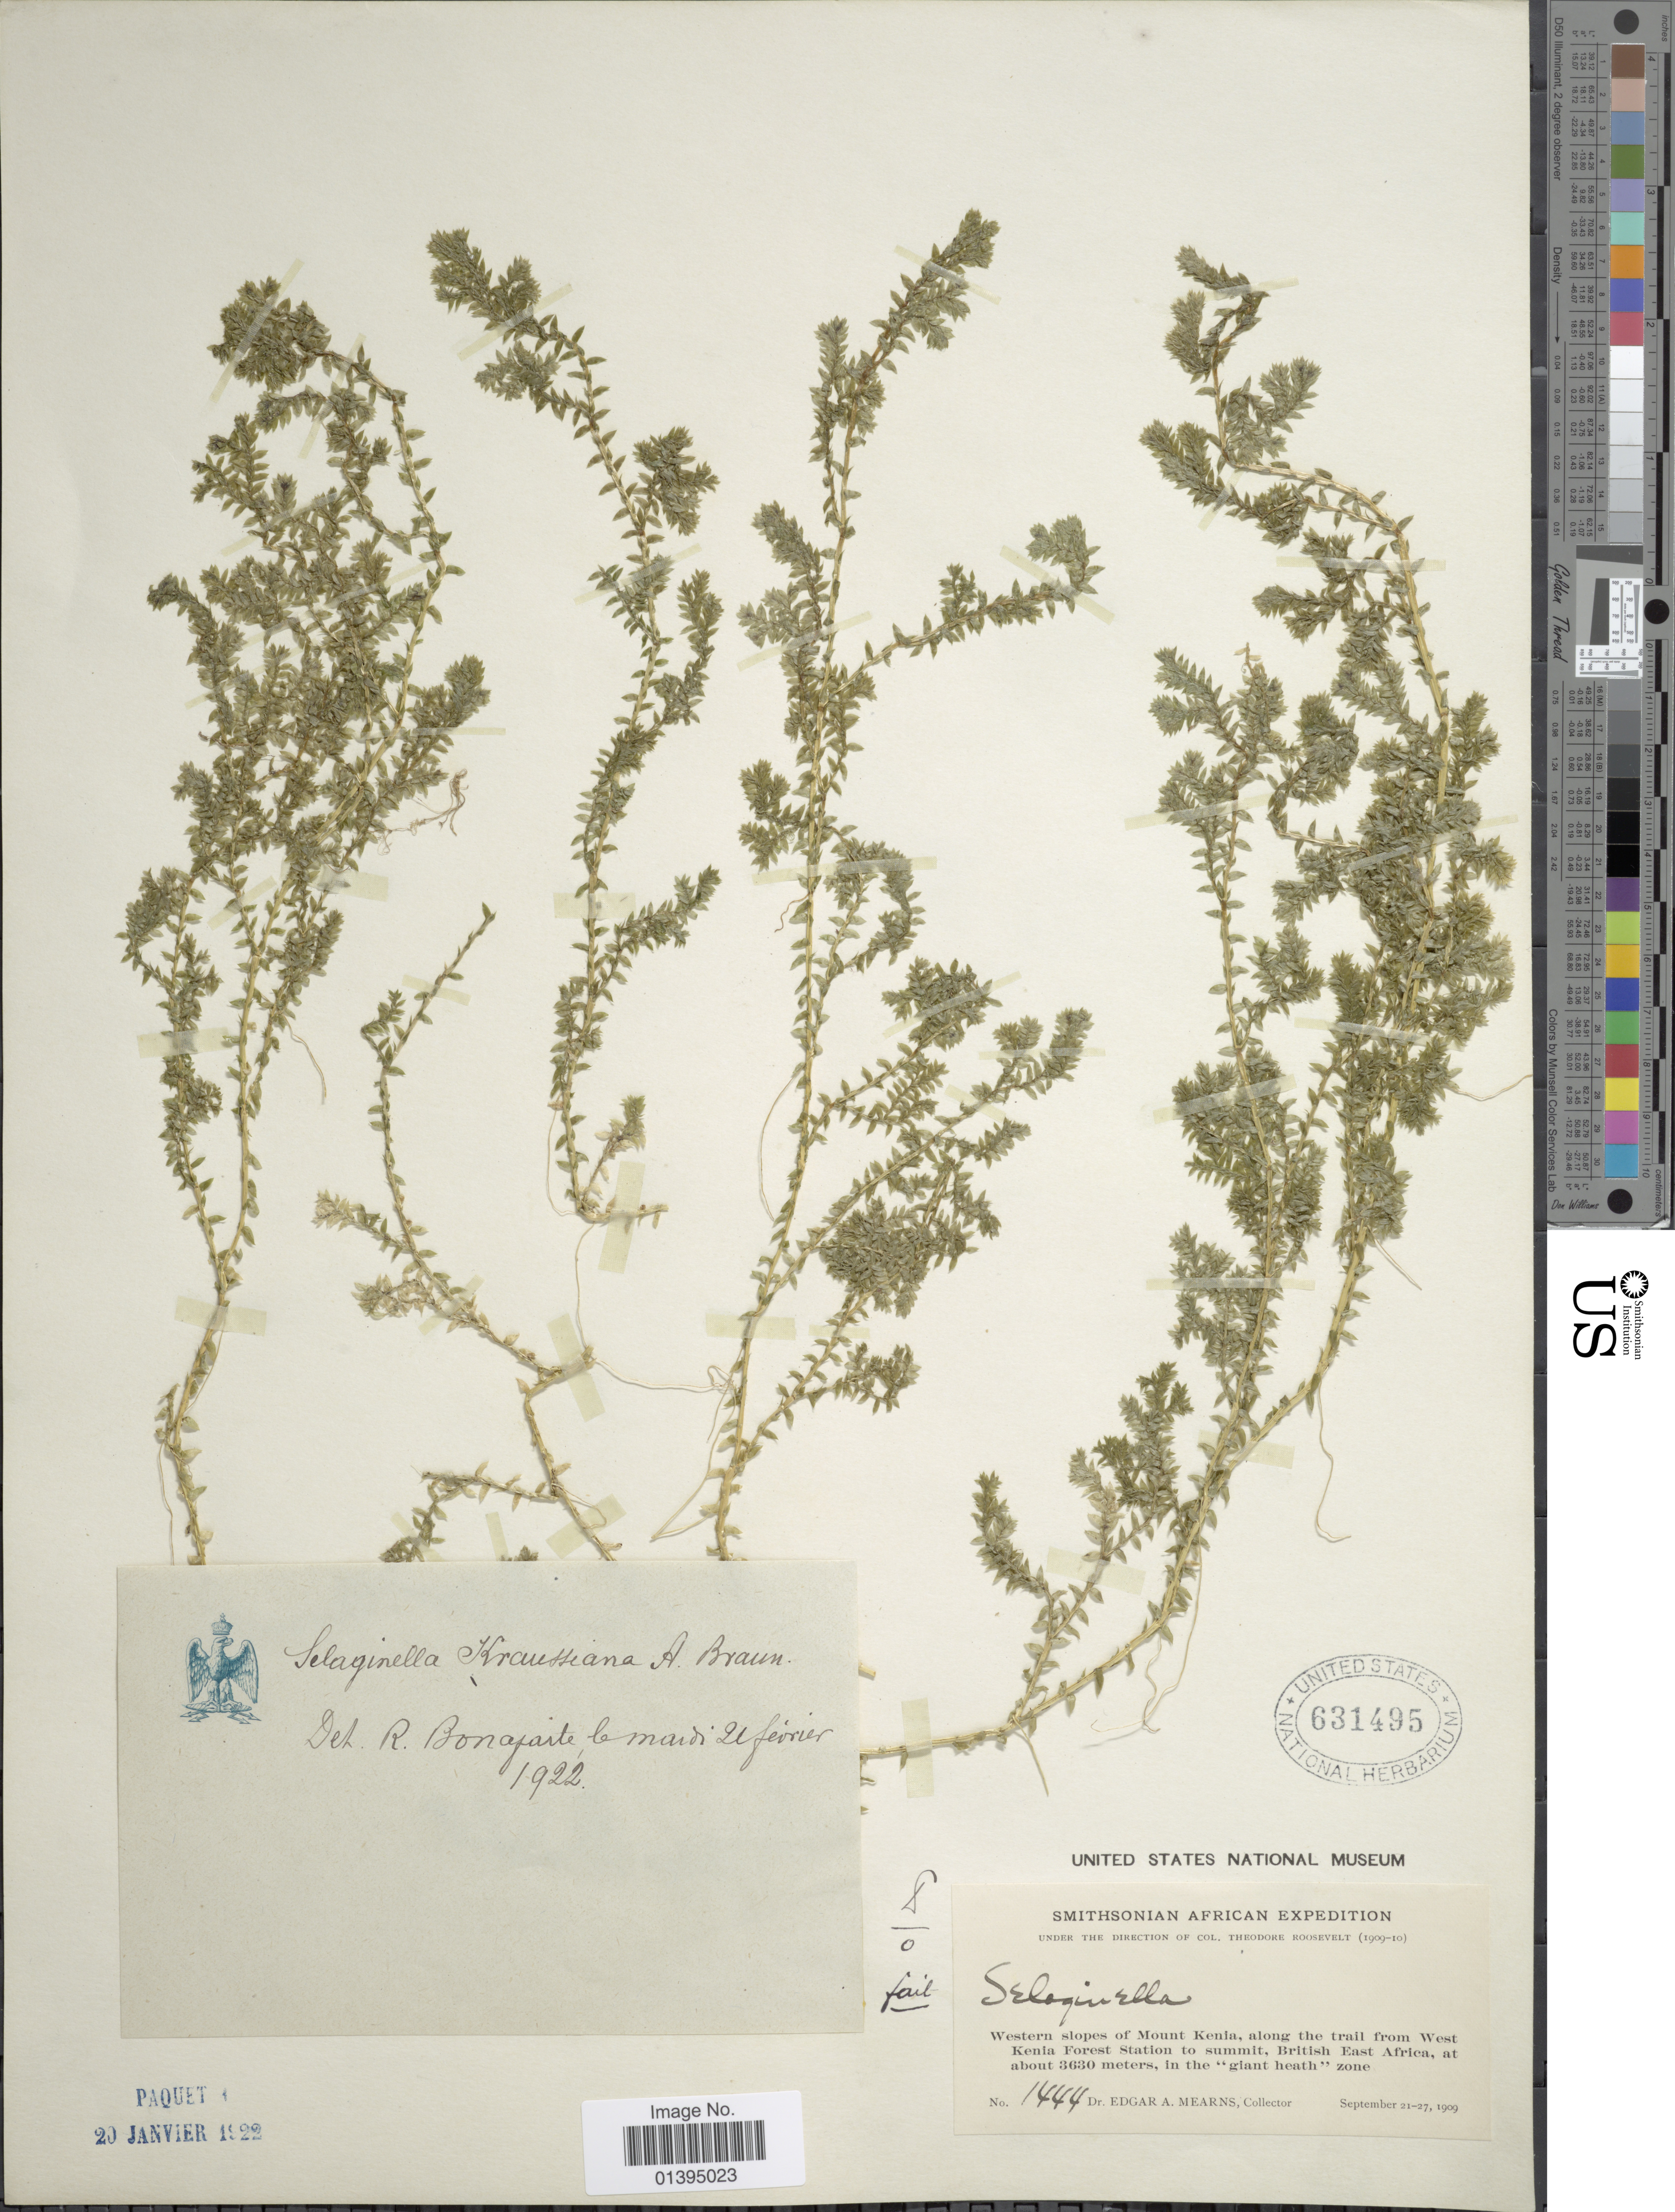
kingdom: Plantae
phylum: Tracheophyta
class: Lycopodiopsida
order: Selaginellales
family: Selaginellaceae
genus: Selaginella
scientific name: Selaginella kraussiana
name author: (Kunze) A. Braun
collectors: E. A. Mearns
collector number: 1444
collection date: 1909-09-21/1909-09-27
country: Kenya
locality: Western slopes of mount Kenia, along the trail from West Kenia Forest Station to summit, British East Africa, in the "giant heath" zone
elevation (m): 3630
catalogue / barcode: US 631495